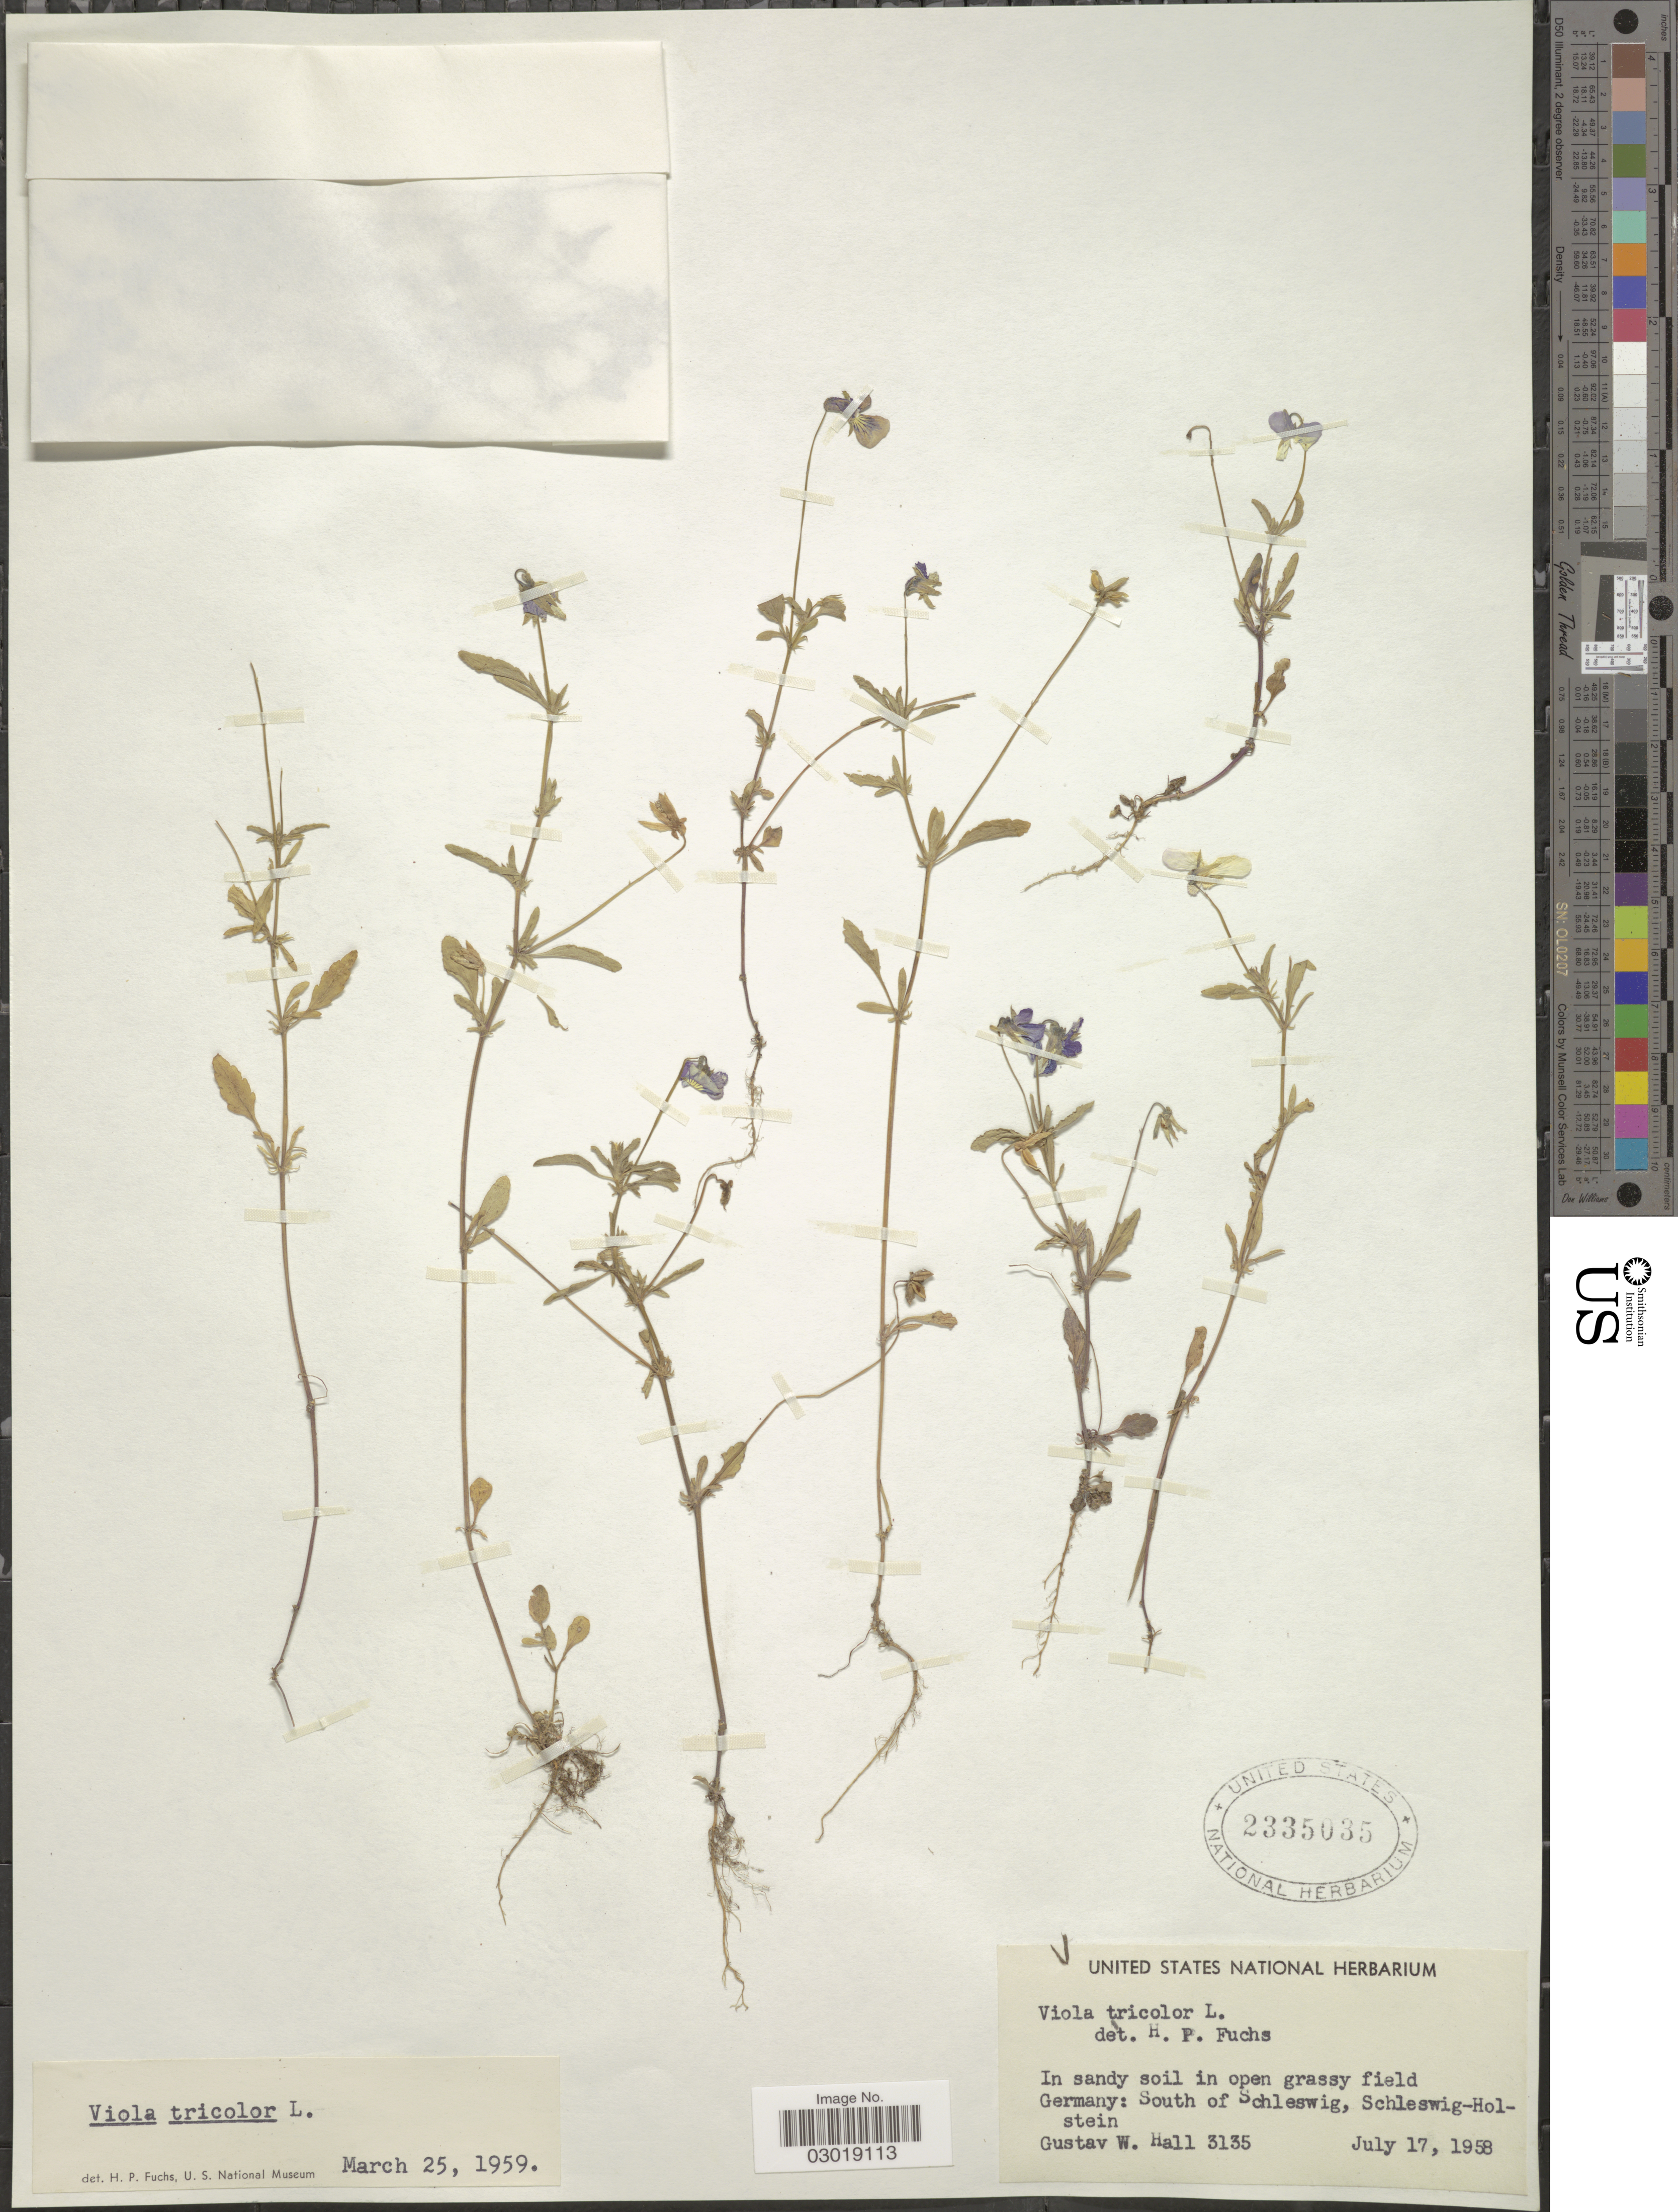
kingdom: Plantae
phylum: Tracheophyta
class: Magnoliopsida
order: Malpighiales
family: Violaceae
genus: Viola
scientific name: Viola tricolor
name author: L.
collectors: G. Hall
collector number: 3135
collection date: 1958-07-17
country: Germany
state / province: Schleswig-Holstein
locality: South of Schleswig, Schleswig-Holstein.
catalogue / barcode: US 2335035